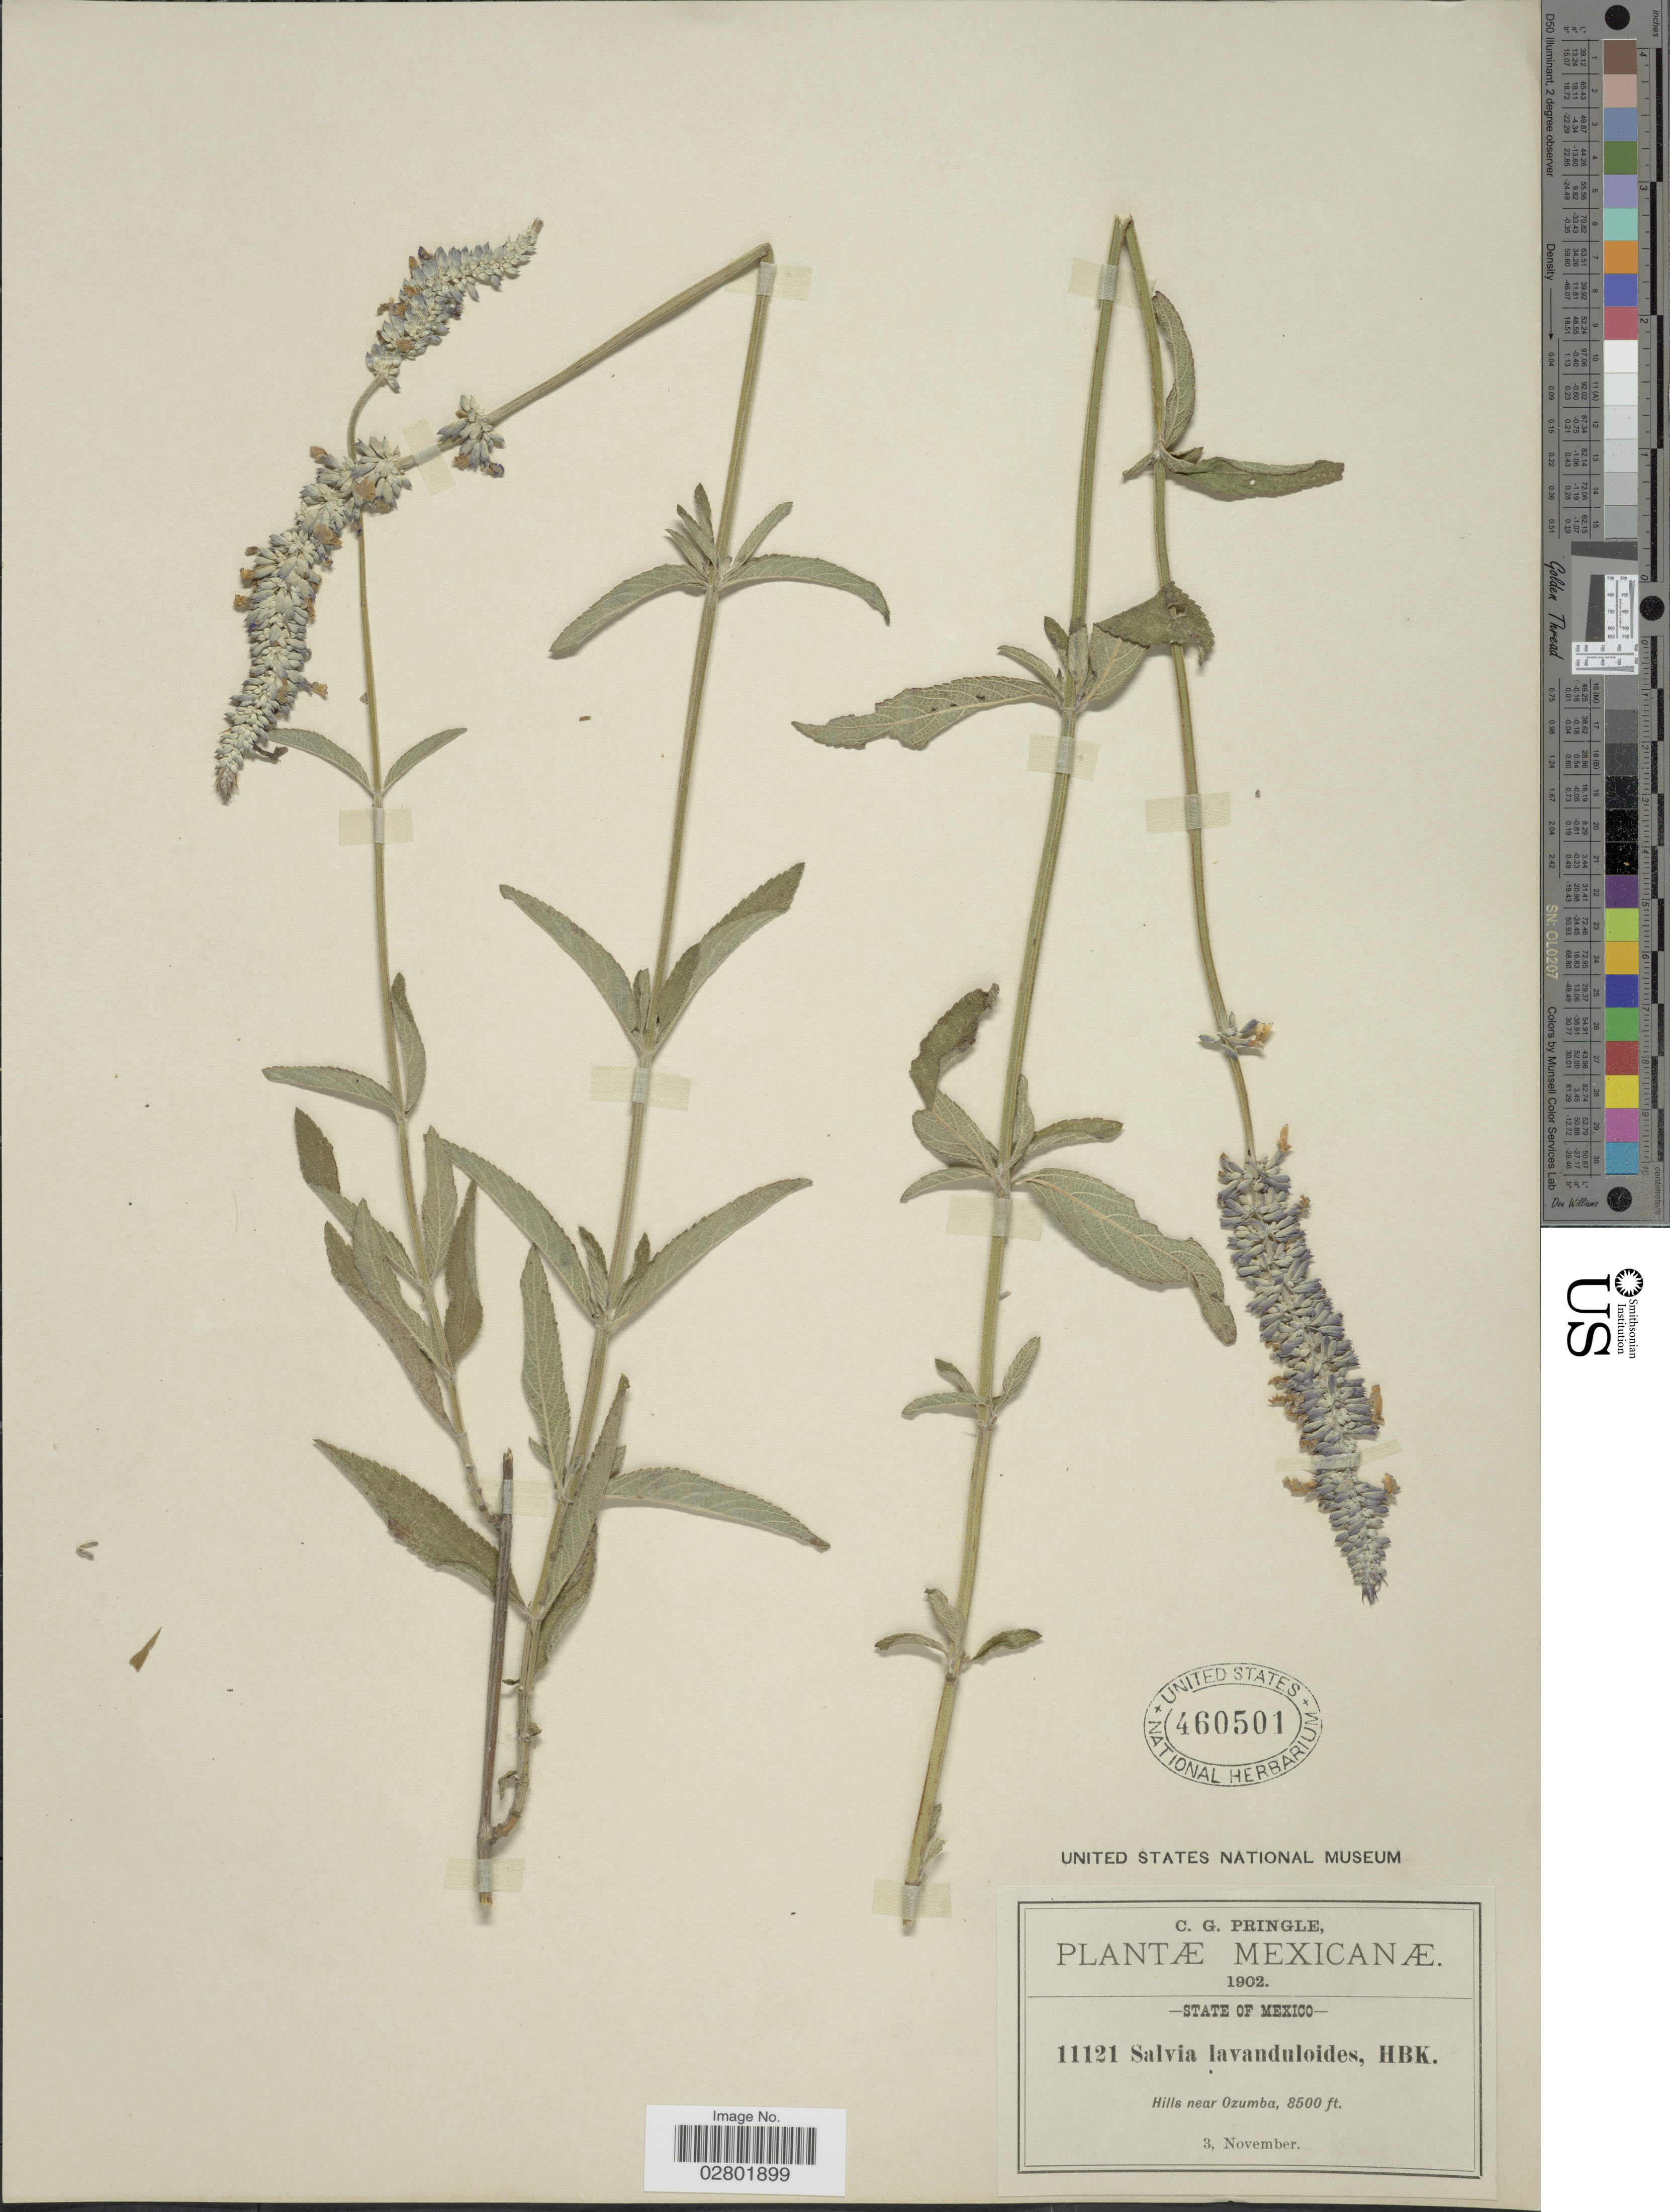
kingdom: Plantae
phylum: Tracheophyta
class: Magnoliopsida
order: Lamiales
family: Lamiaceae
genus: Salvia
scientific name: Salvia lavanduloides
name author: Kunth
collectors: C. G. Pringle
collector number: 11121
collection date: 1902-11-03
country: Mexico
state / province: México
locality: Hills near Ozumba.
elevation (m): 2591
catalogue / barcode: US 460501